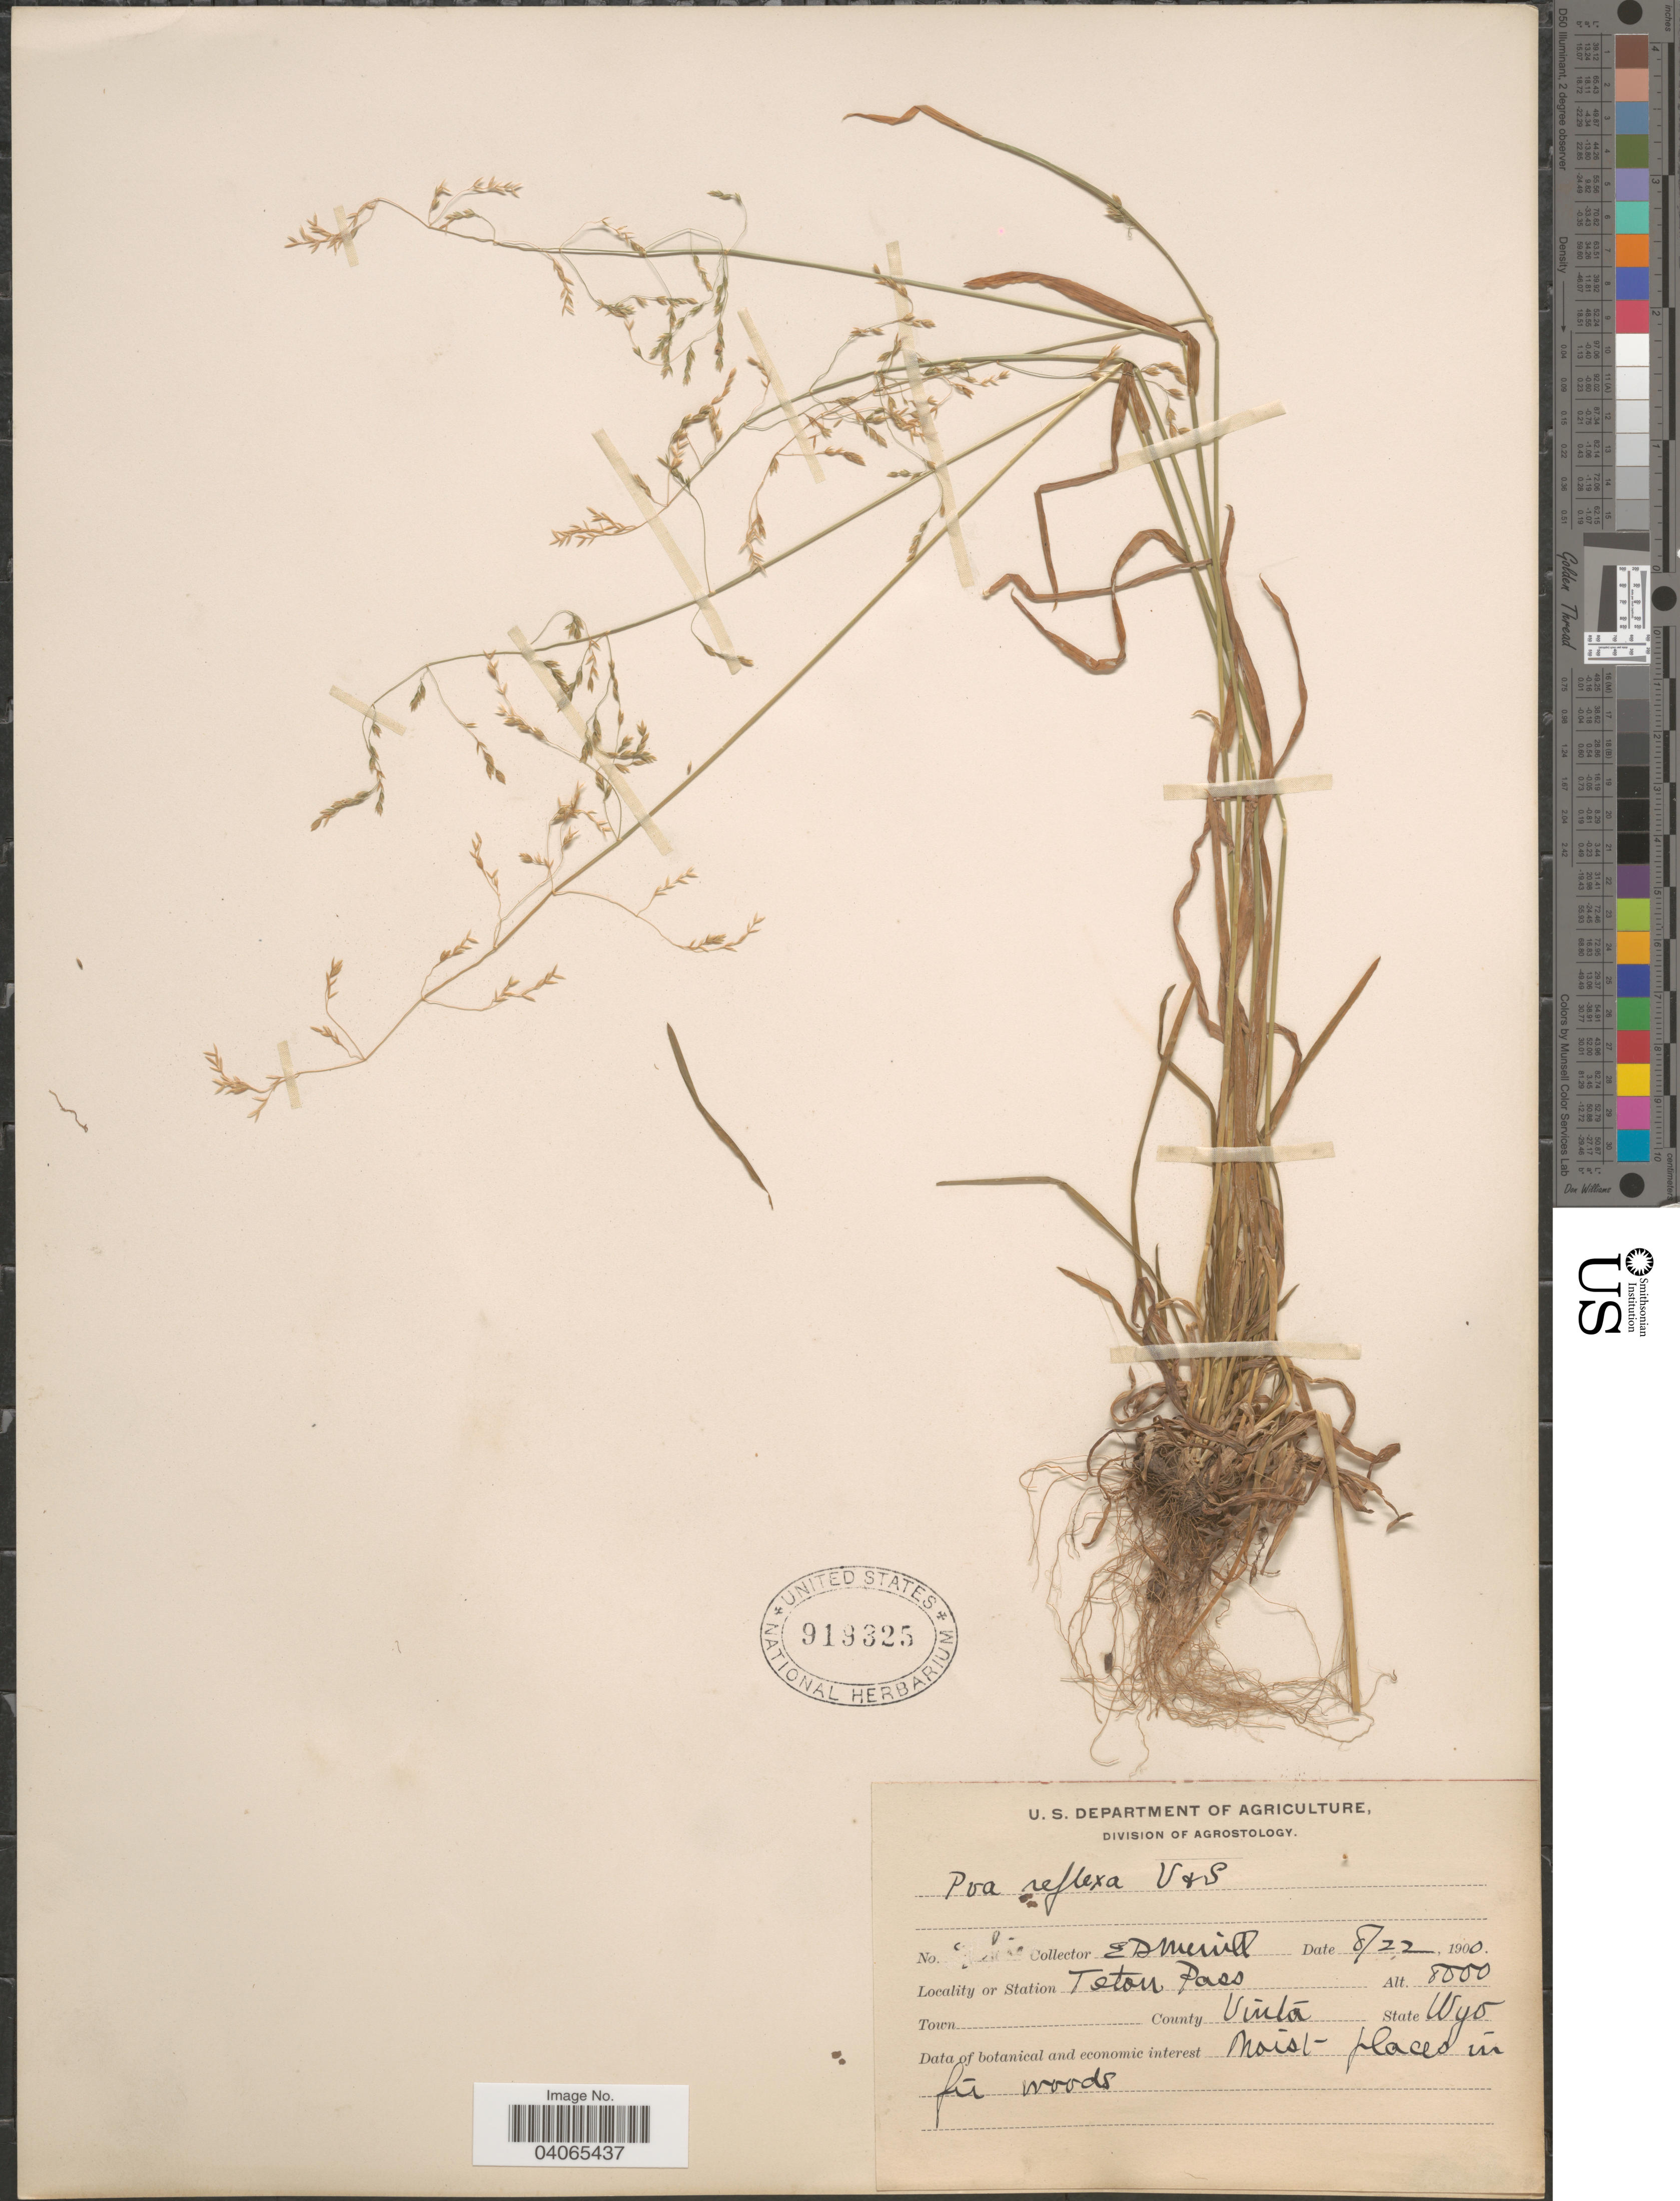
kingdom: Plantae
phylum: Tracheophyta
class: Liliopsida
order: Poales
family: Poaceae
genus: Poa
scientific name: Poa reflexa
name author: Vasey & Scribn.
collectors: E. D. Merrill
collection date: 1900-08-22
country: United States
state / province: Wyoming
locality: Teton Pass. County Uinta.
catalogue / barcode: US 919325